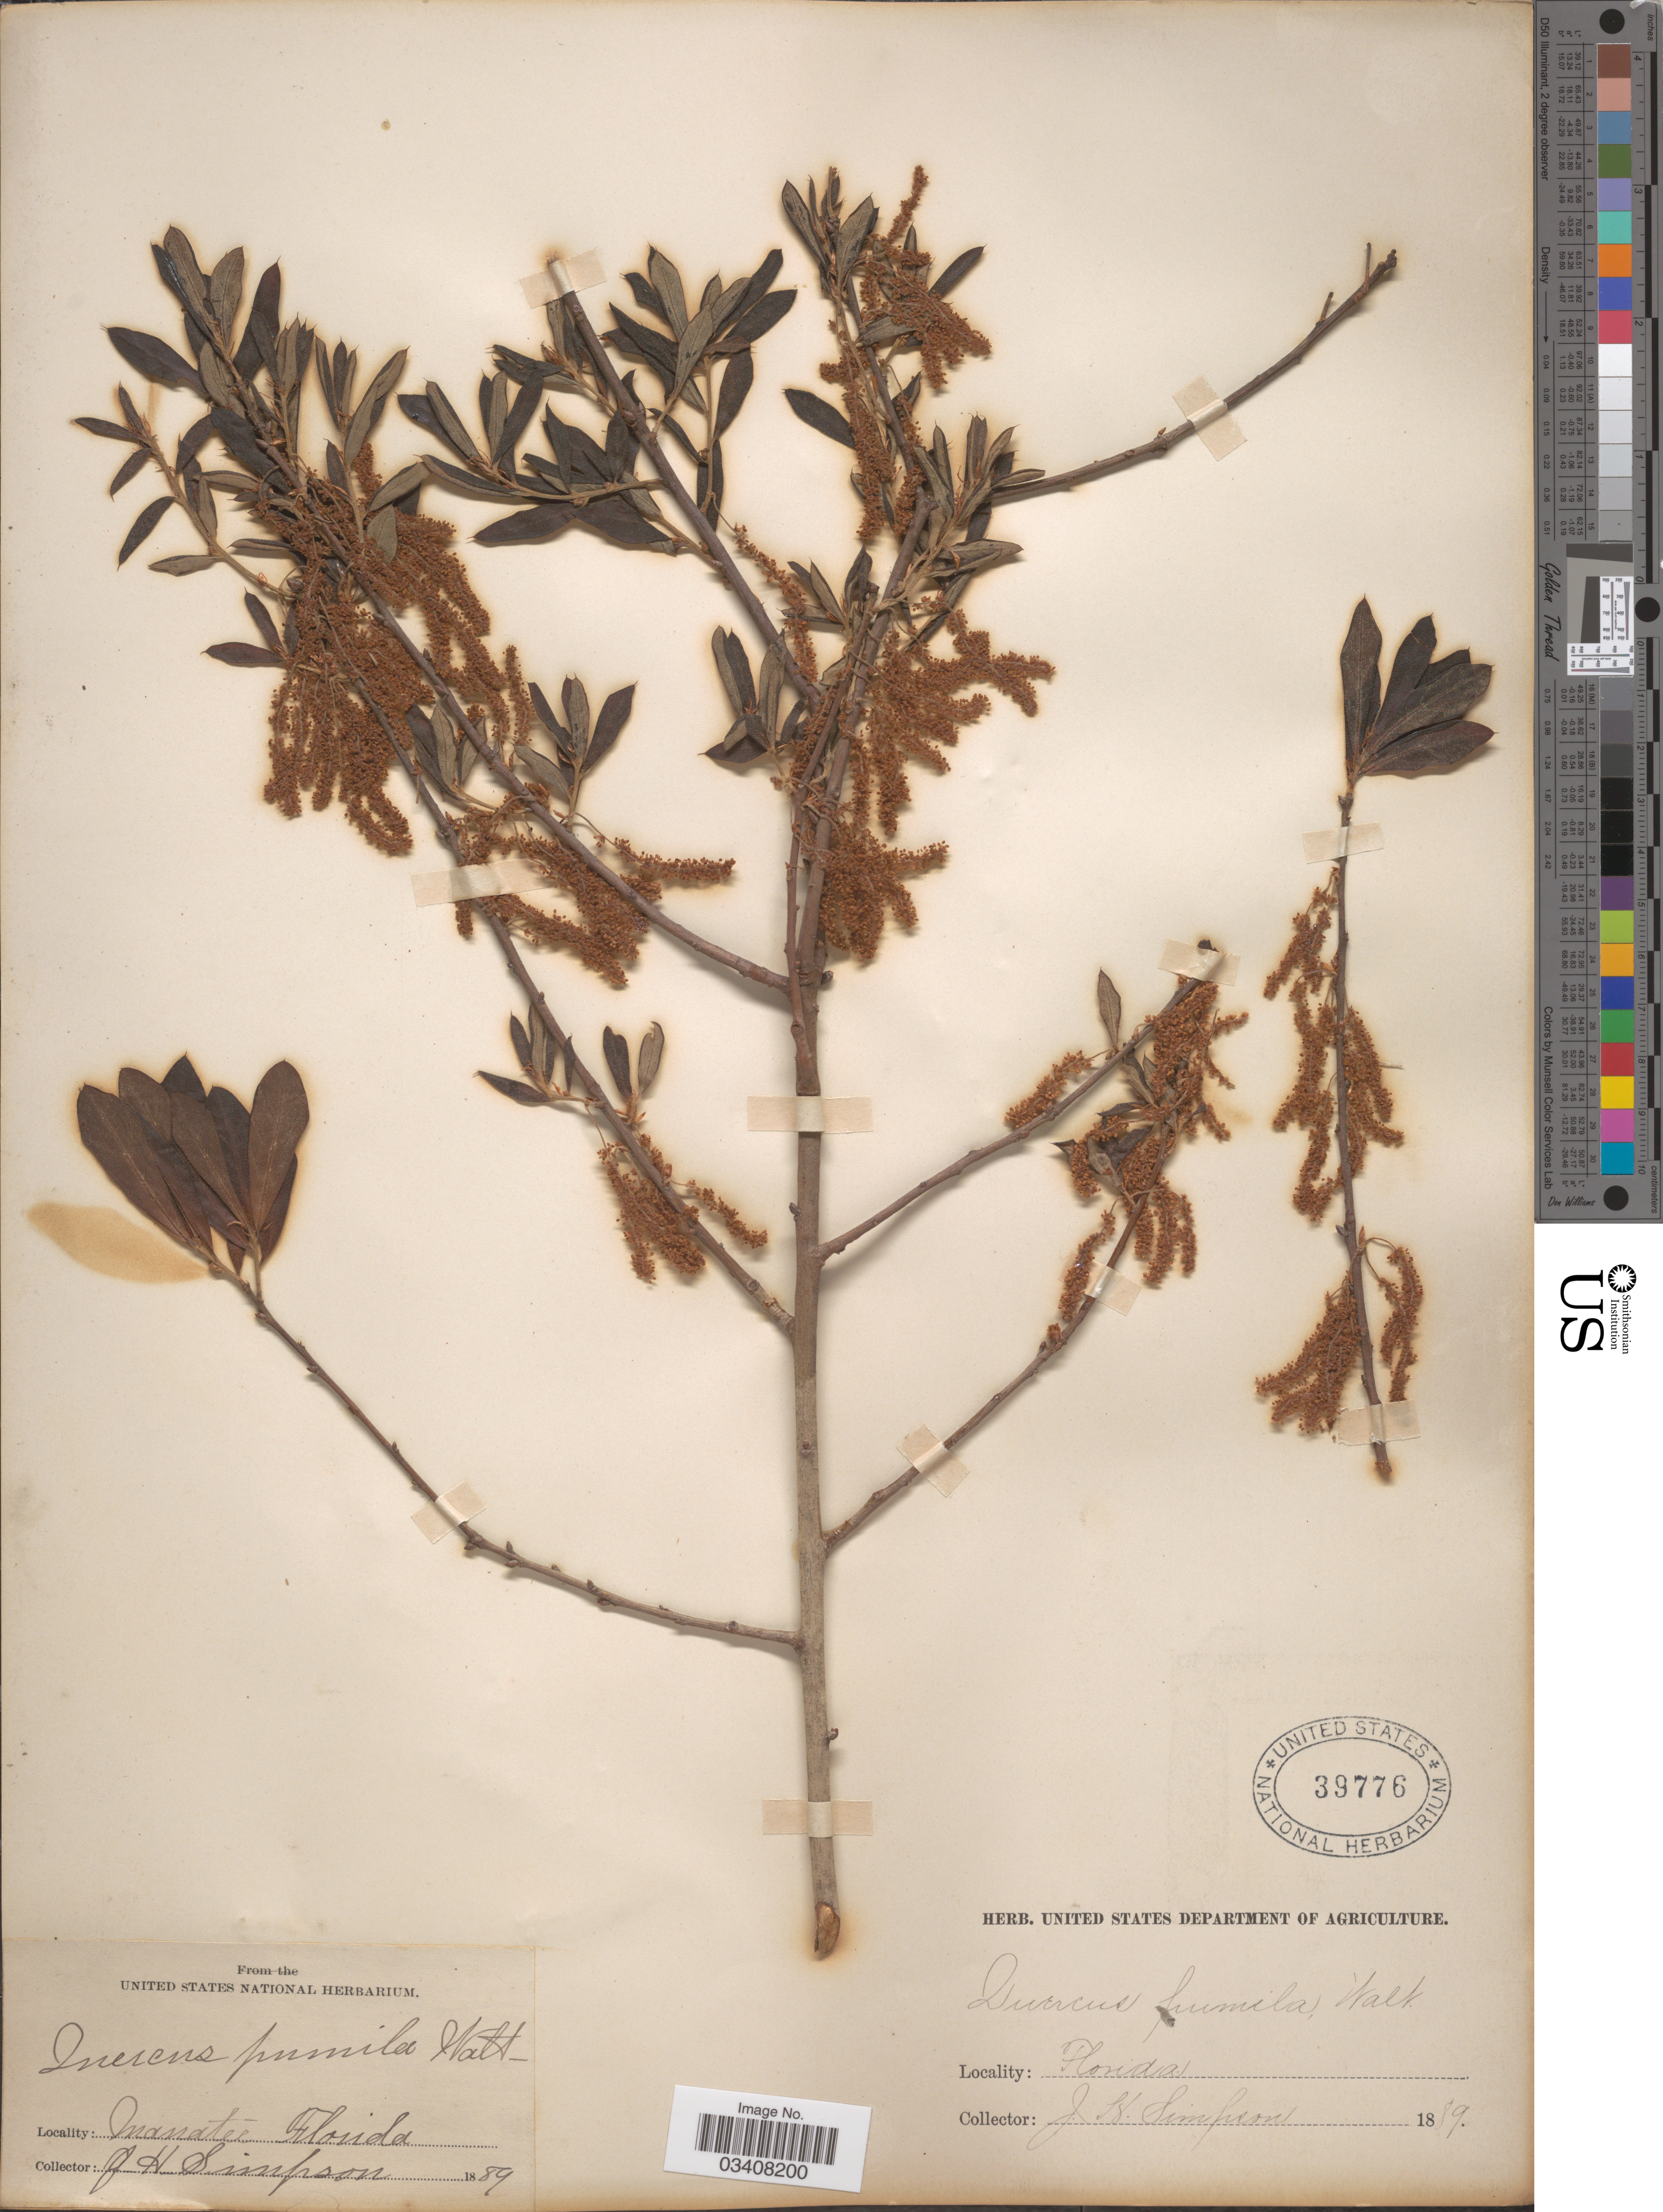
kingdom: Plantae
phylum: Tracheophyta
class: Magnoliopsida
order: Fagales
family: Fagaceae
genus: Quercus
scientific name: Quercus pumila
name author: Walter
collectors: J. H. Simpson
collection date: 1889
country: United States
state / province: Florida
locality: Manatee.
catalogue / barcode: US 39776